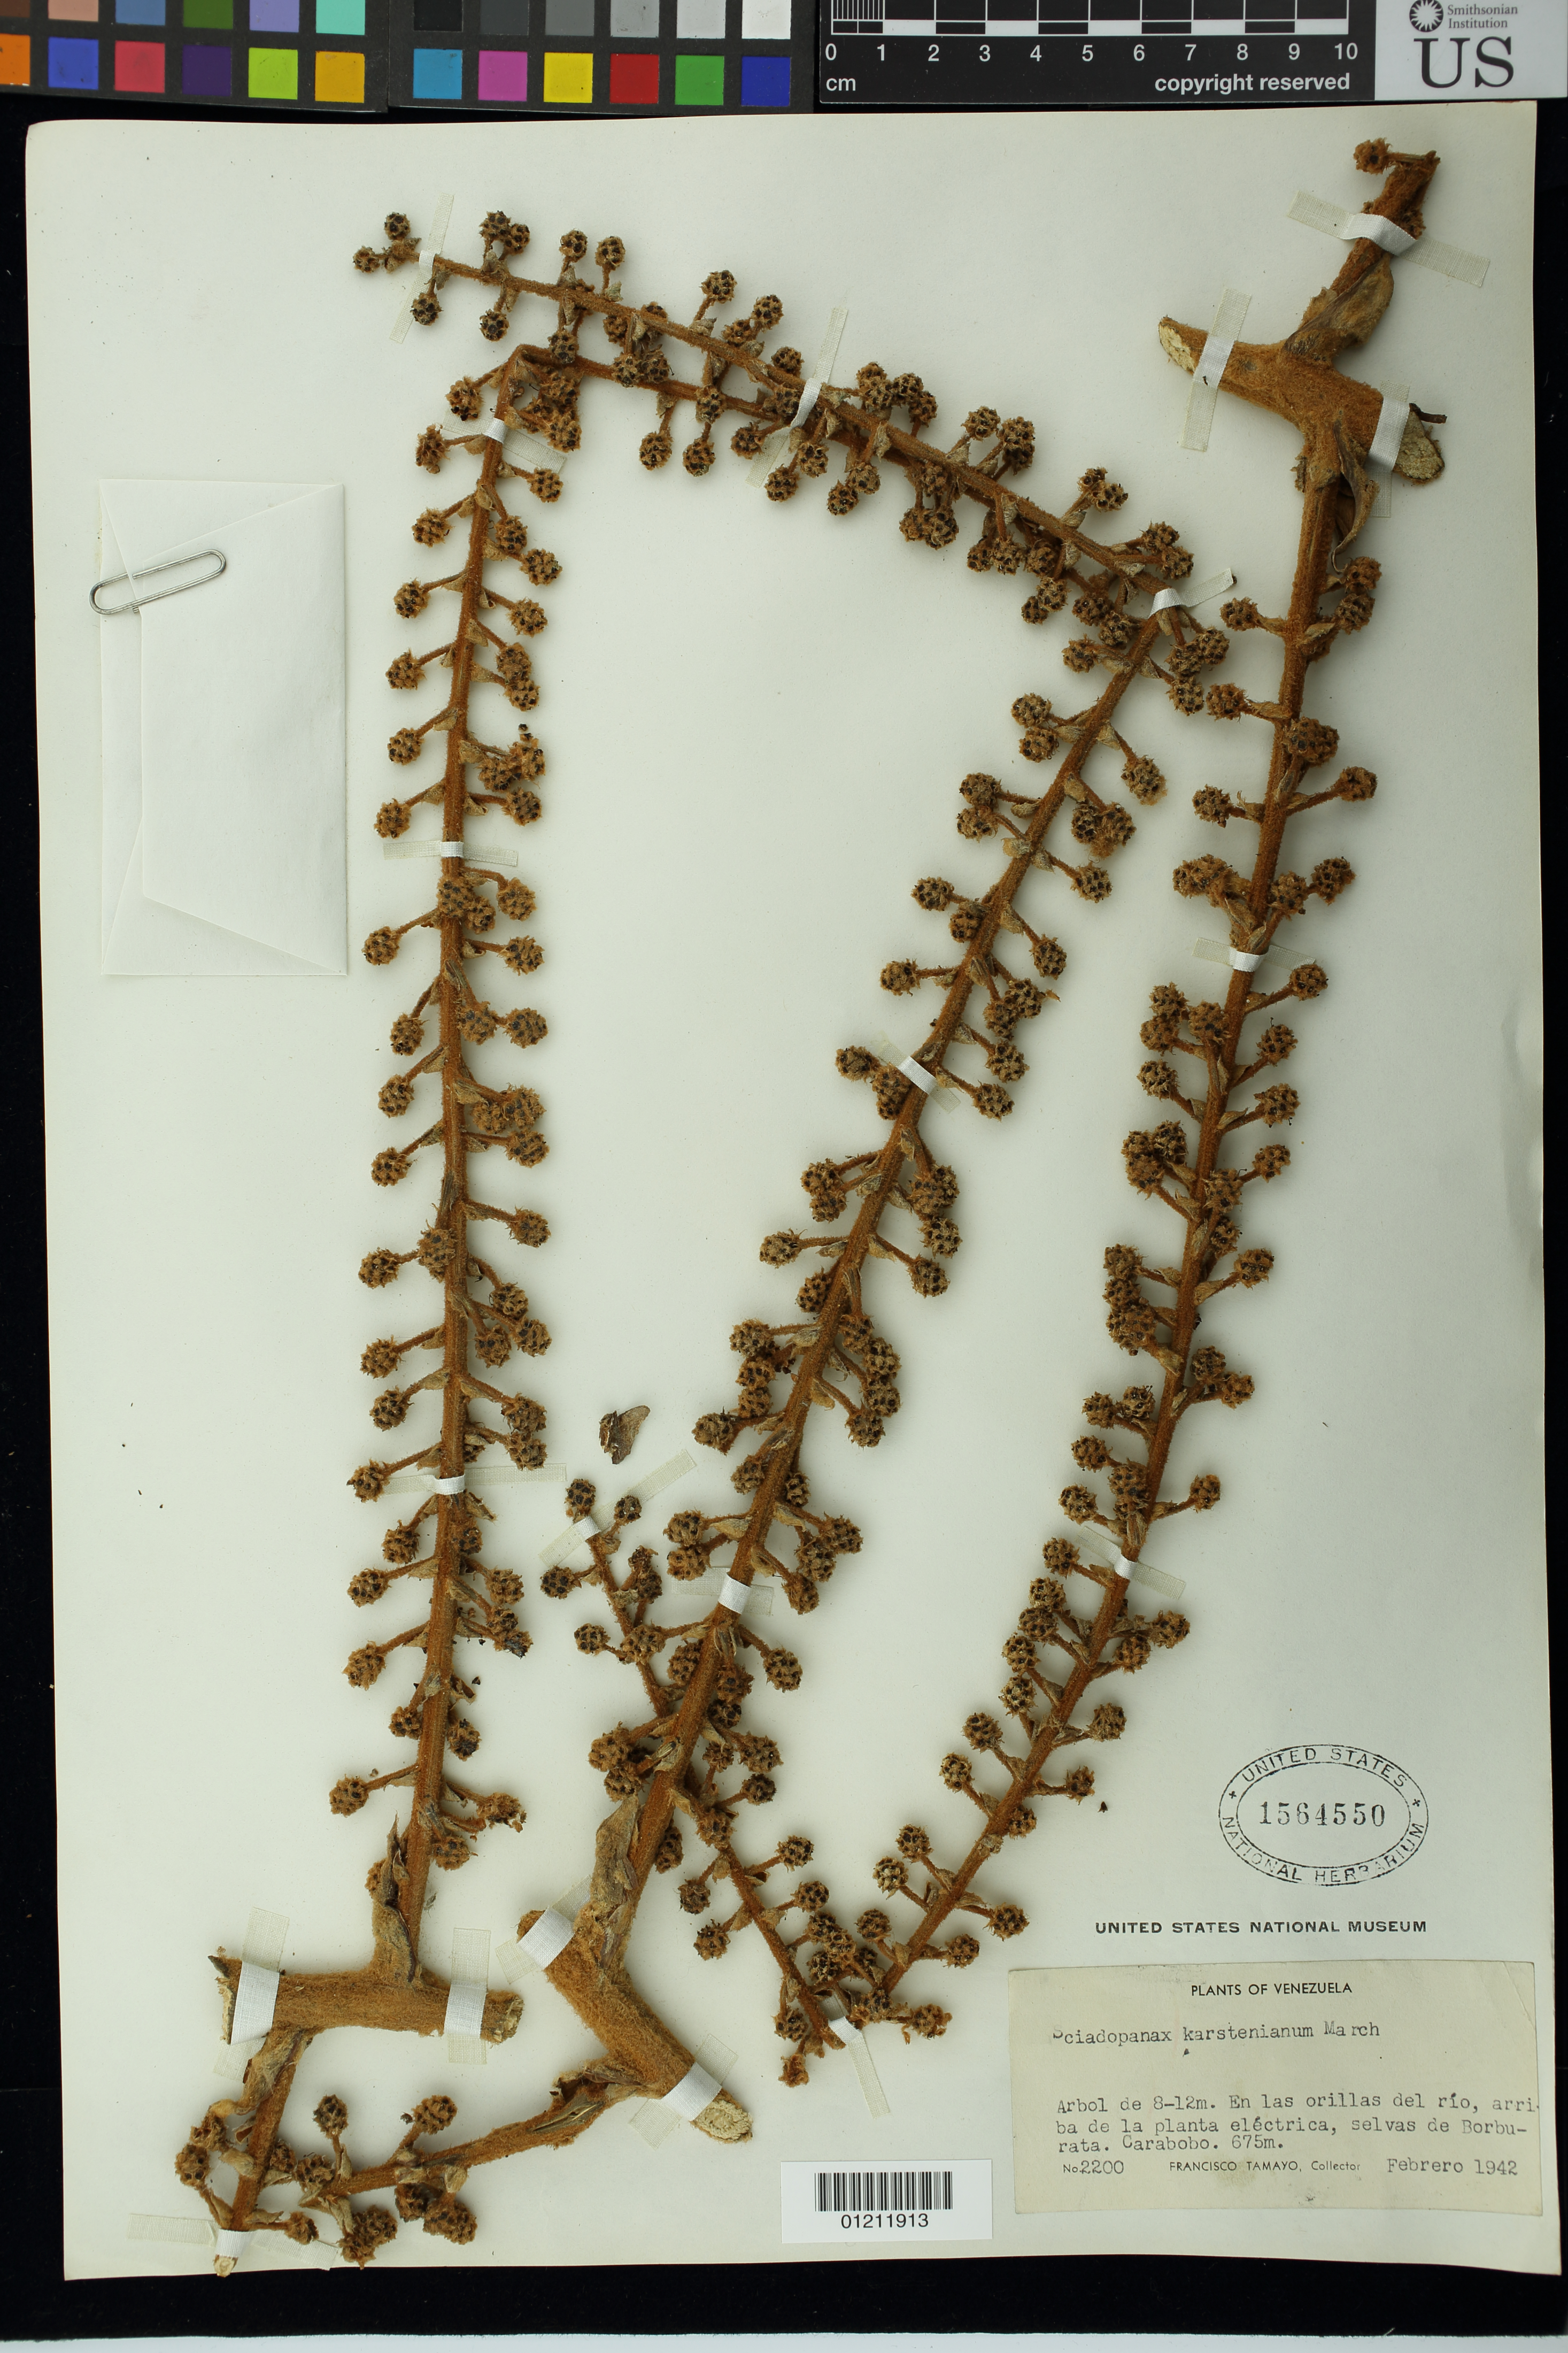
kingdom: Plantae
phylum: Tracheophyta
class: Magnoliopsida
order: Apiales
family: Araliaceae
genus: Schefflera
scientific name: Schefflera karsteniana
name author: (Marchal) Harms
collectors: F. Tamayo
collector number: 2200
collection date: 1942-02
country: Venezuela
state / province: Carabobo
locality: En las orillas del río, arriba de la planta electrica, selvas de Borburata. Carabobo.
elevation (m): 675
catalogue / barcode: US 1564550